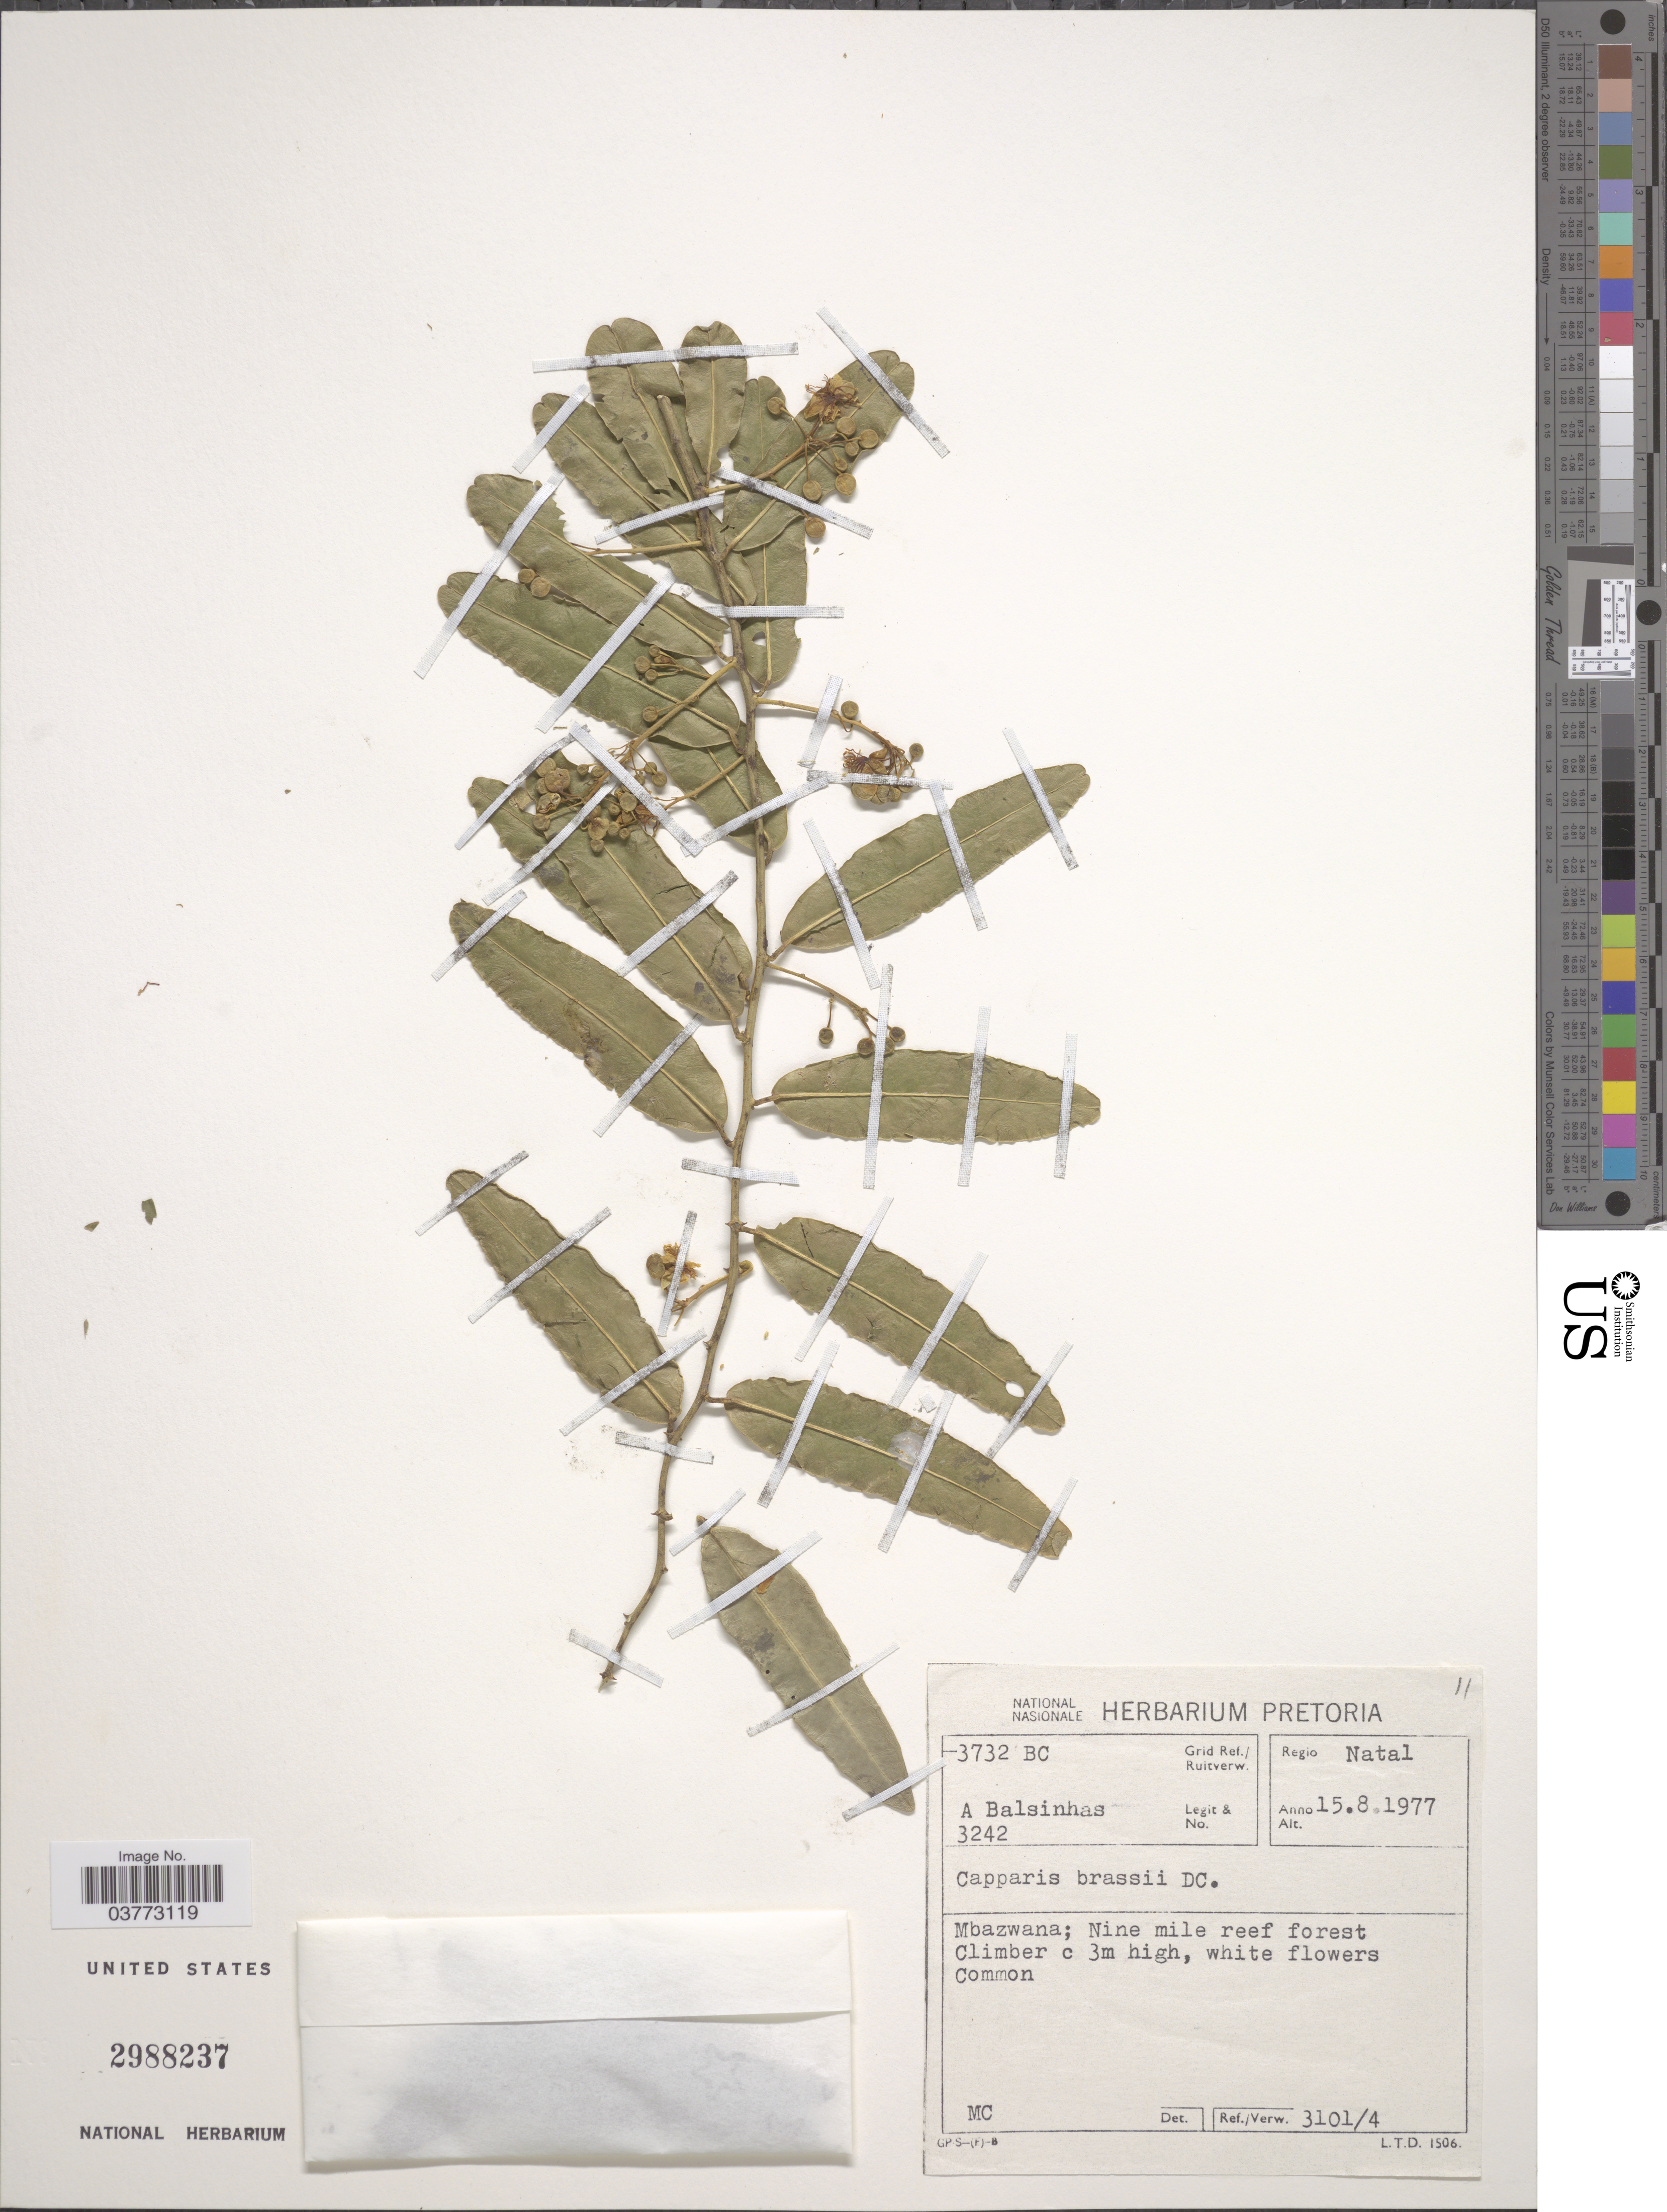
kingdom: Plantae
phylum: Tracheophyta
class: Magnoliopsida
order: Brassicales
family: Capparaceae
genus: Capparis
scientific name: Capparis brassii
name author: DC.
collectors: A. A. Balsinhas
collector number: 3242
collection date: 1977-08-15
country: South Africa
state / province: KwaZulu-Natal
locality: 3732 BC Grid Ref./ Ruitverw. Regio Natal. Mbazwana; Nine mile reef forest.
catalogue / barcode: US 2988237